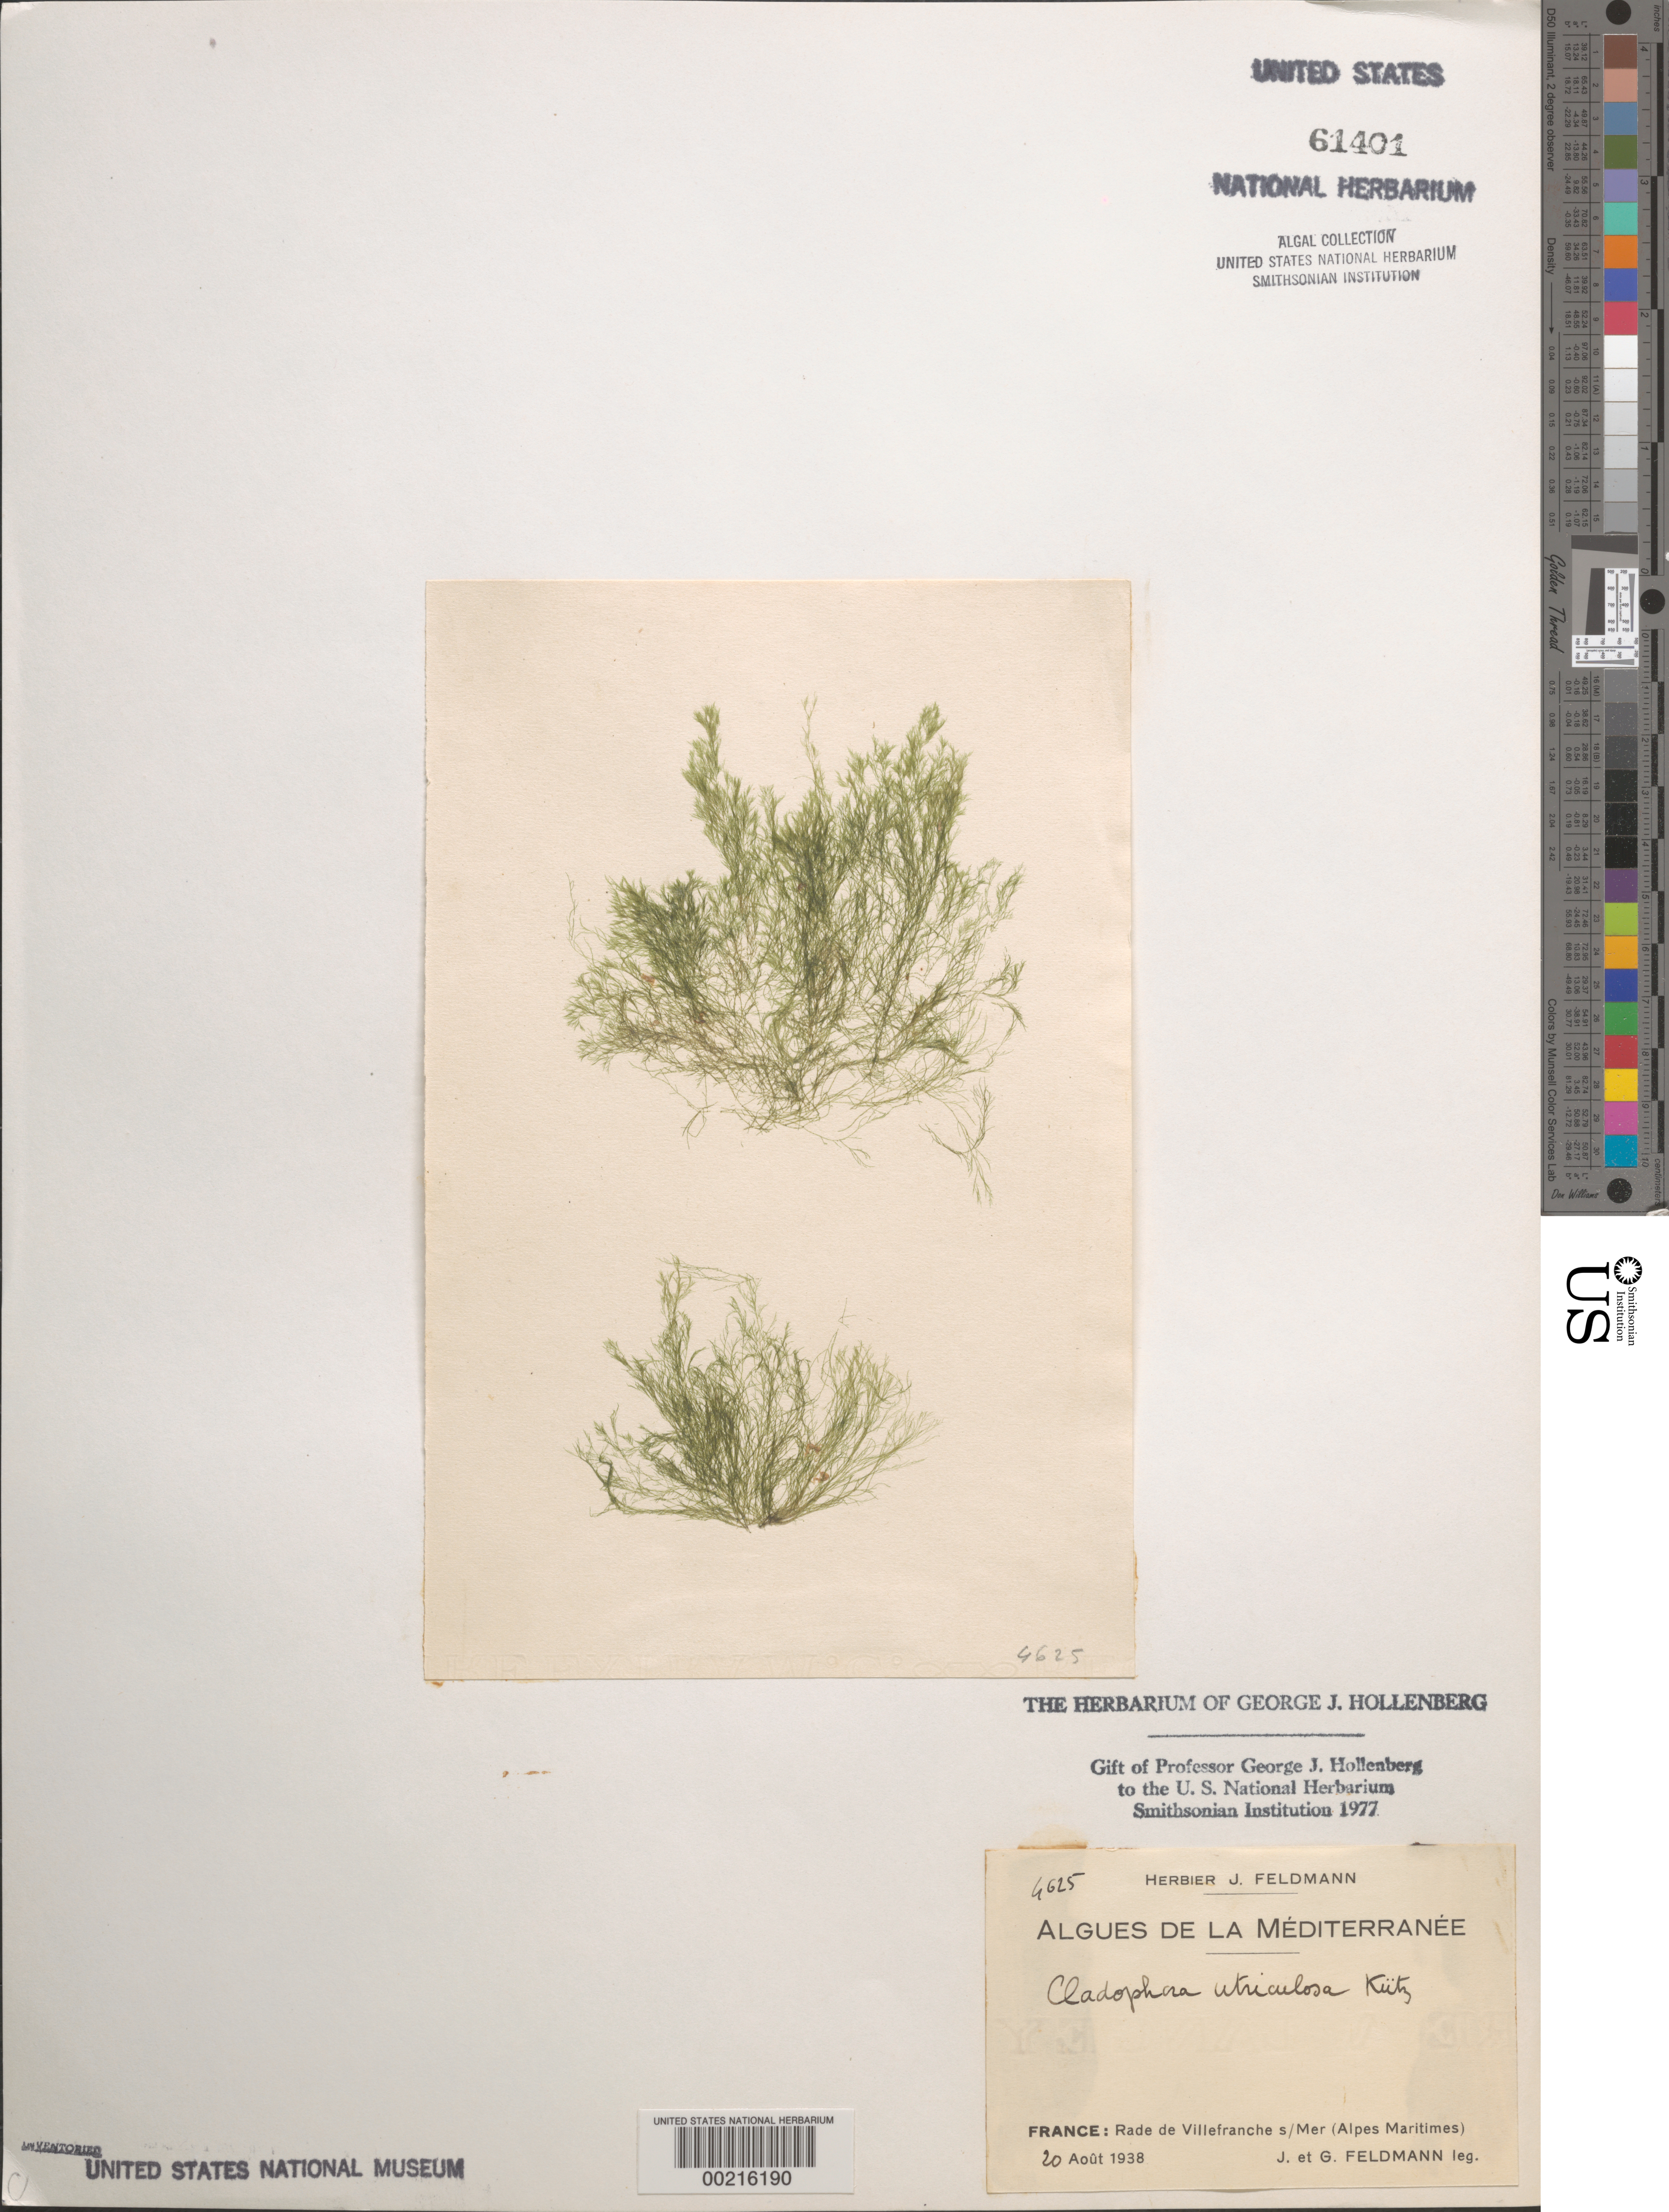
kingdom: Plantae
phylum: Chlorophyta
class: Ulvophyceae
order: Cladophorales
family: Cladophoraceae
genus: Cladophora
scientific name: Cladophora lehmanniana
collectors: J. Feldmann & G. Feldmann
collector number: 4625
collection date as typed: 20 Aug 1938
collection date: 1938-08-20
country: France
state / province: Provence-Alpes-Côte d'Azur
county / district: Alpes-Maritimes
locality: Villefranche sur Mer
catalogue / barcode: US 61401